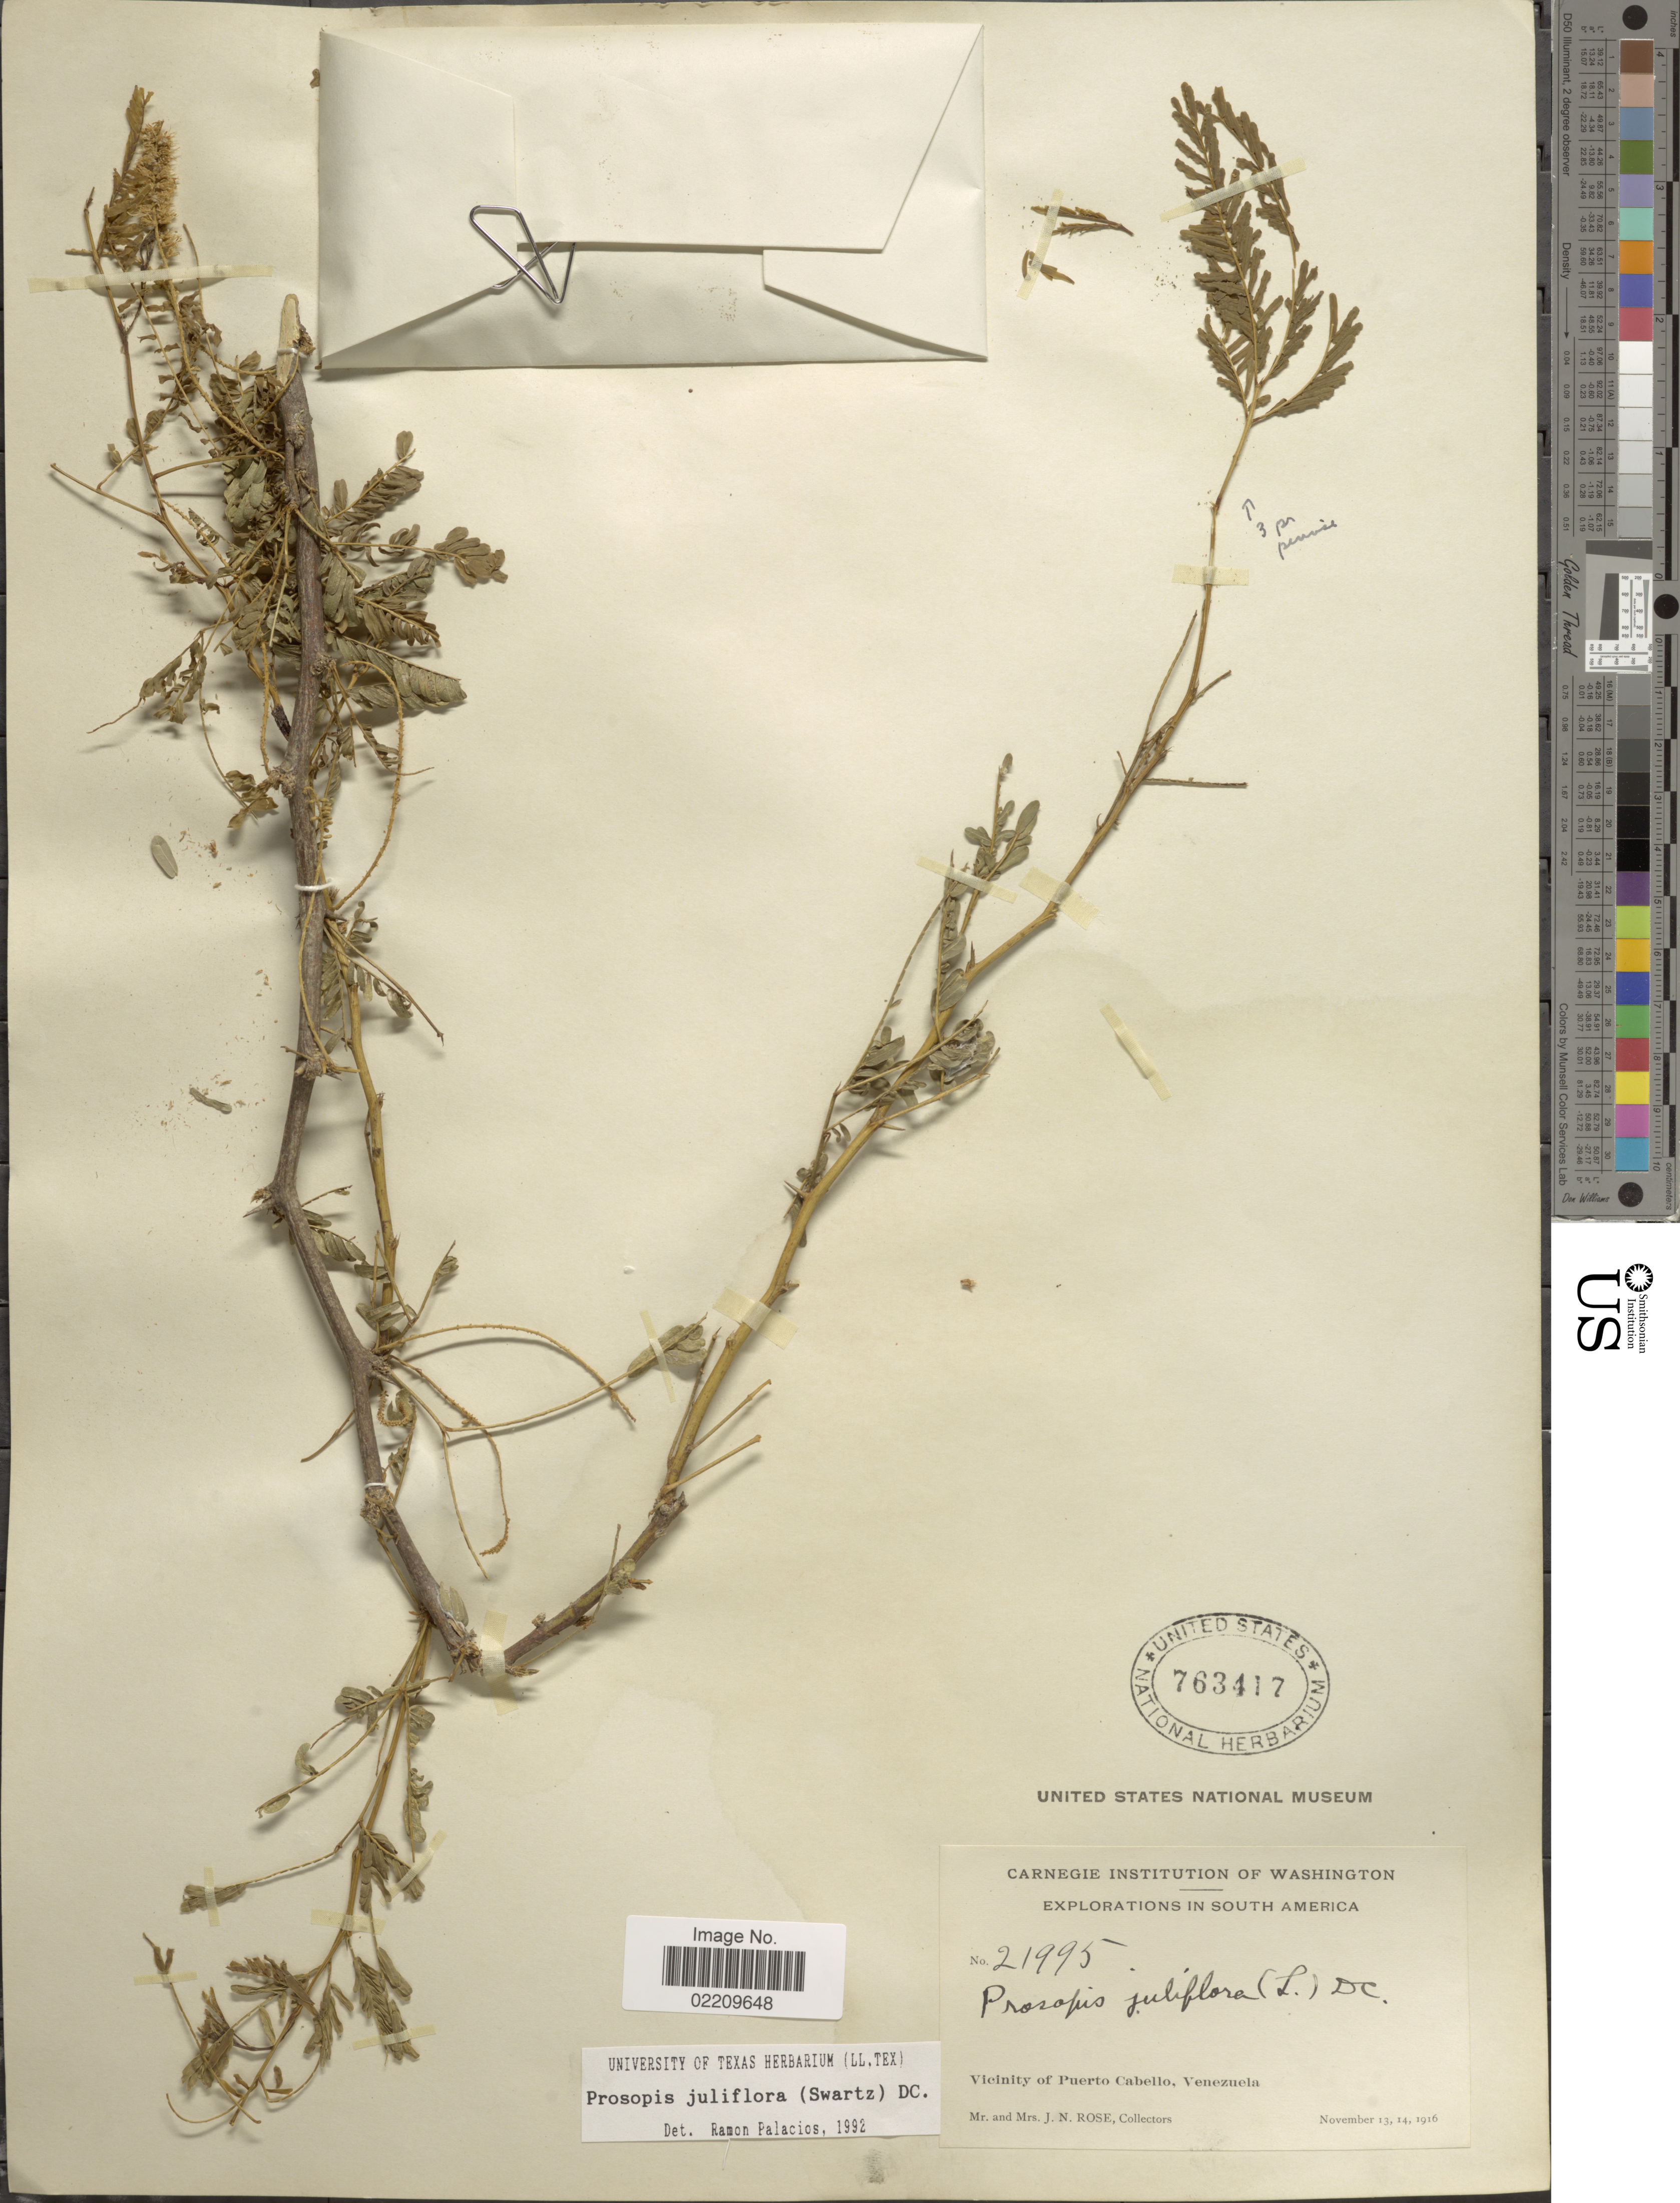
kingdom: Plantae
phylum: Tracheophyta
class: Magnoliopsida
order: Fabales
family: Fabaceae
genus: Neltuma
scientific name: Neltuma juliflora var. juliflora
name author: (Sw.) Raf.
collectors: J. N. Rose & L. B. Rose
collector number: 21995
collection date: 1916-11-13/1916-11-14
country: Venezuela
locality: Vicinity of Puerto Cabello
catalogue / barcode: US 763417